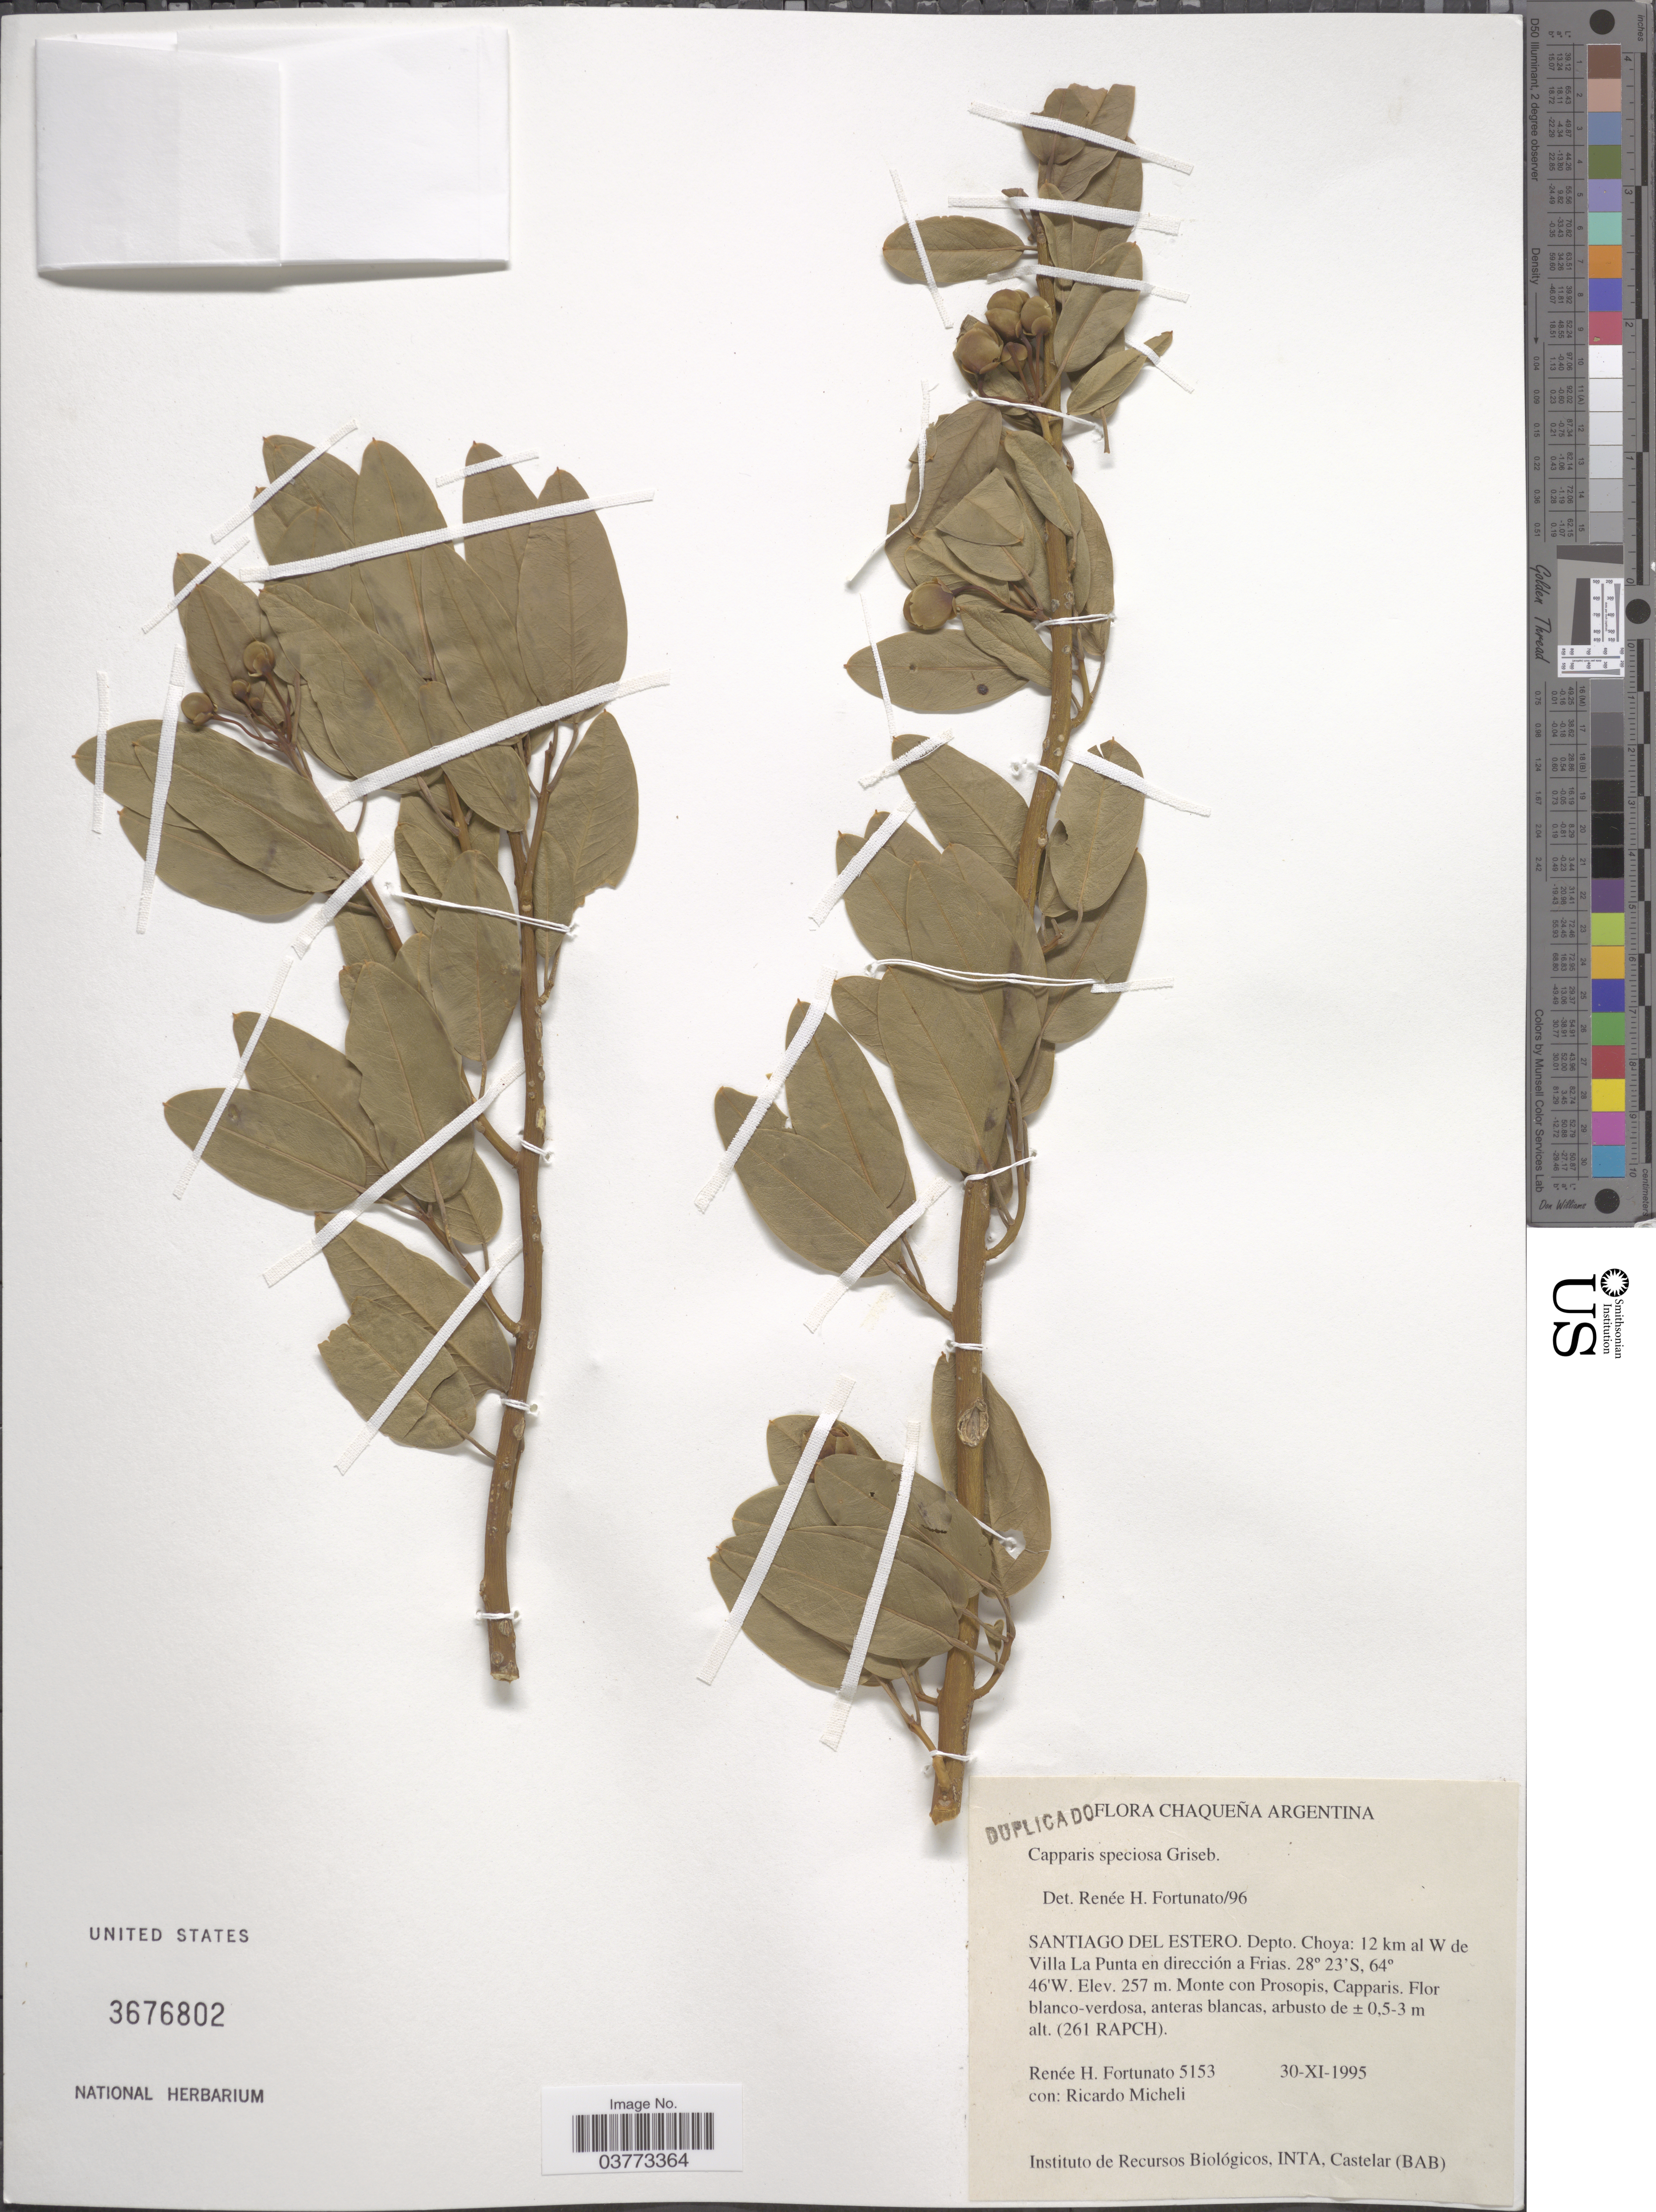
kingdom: Plantae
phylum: Tracheophyta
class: Magnoliopsida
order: Brassicales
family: Capparaceae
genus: Anisocapparis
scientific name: Anisocapparis speciosa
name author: (Griseb.) Cornejo & Iltis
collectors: R. H. Fortunato & R. Micheli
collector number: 5153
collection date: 1995-11-30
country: Argentina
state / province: Santiago del Estero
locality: Chaqueña. Depto. Choya: 12 km al W de Villa La Punta en dirección a Frias.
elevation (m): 257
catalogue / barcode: US 3676802